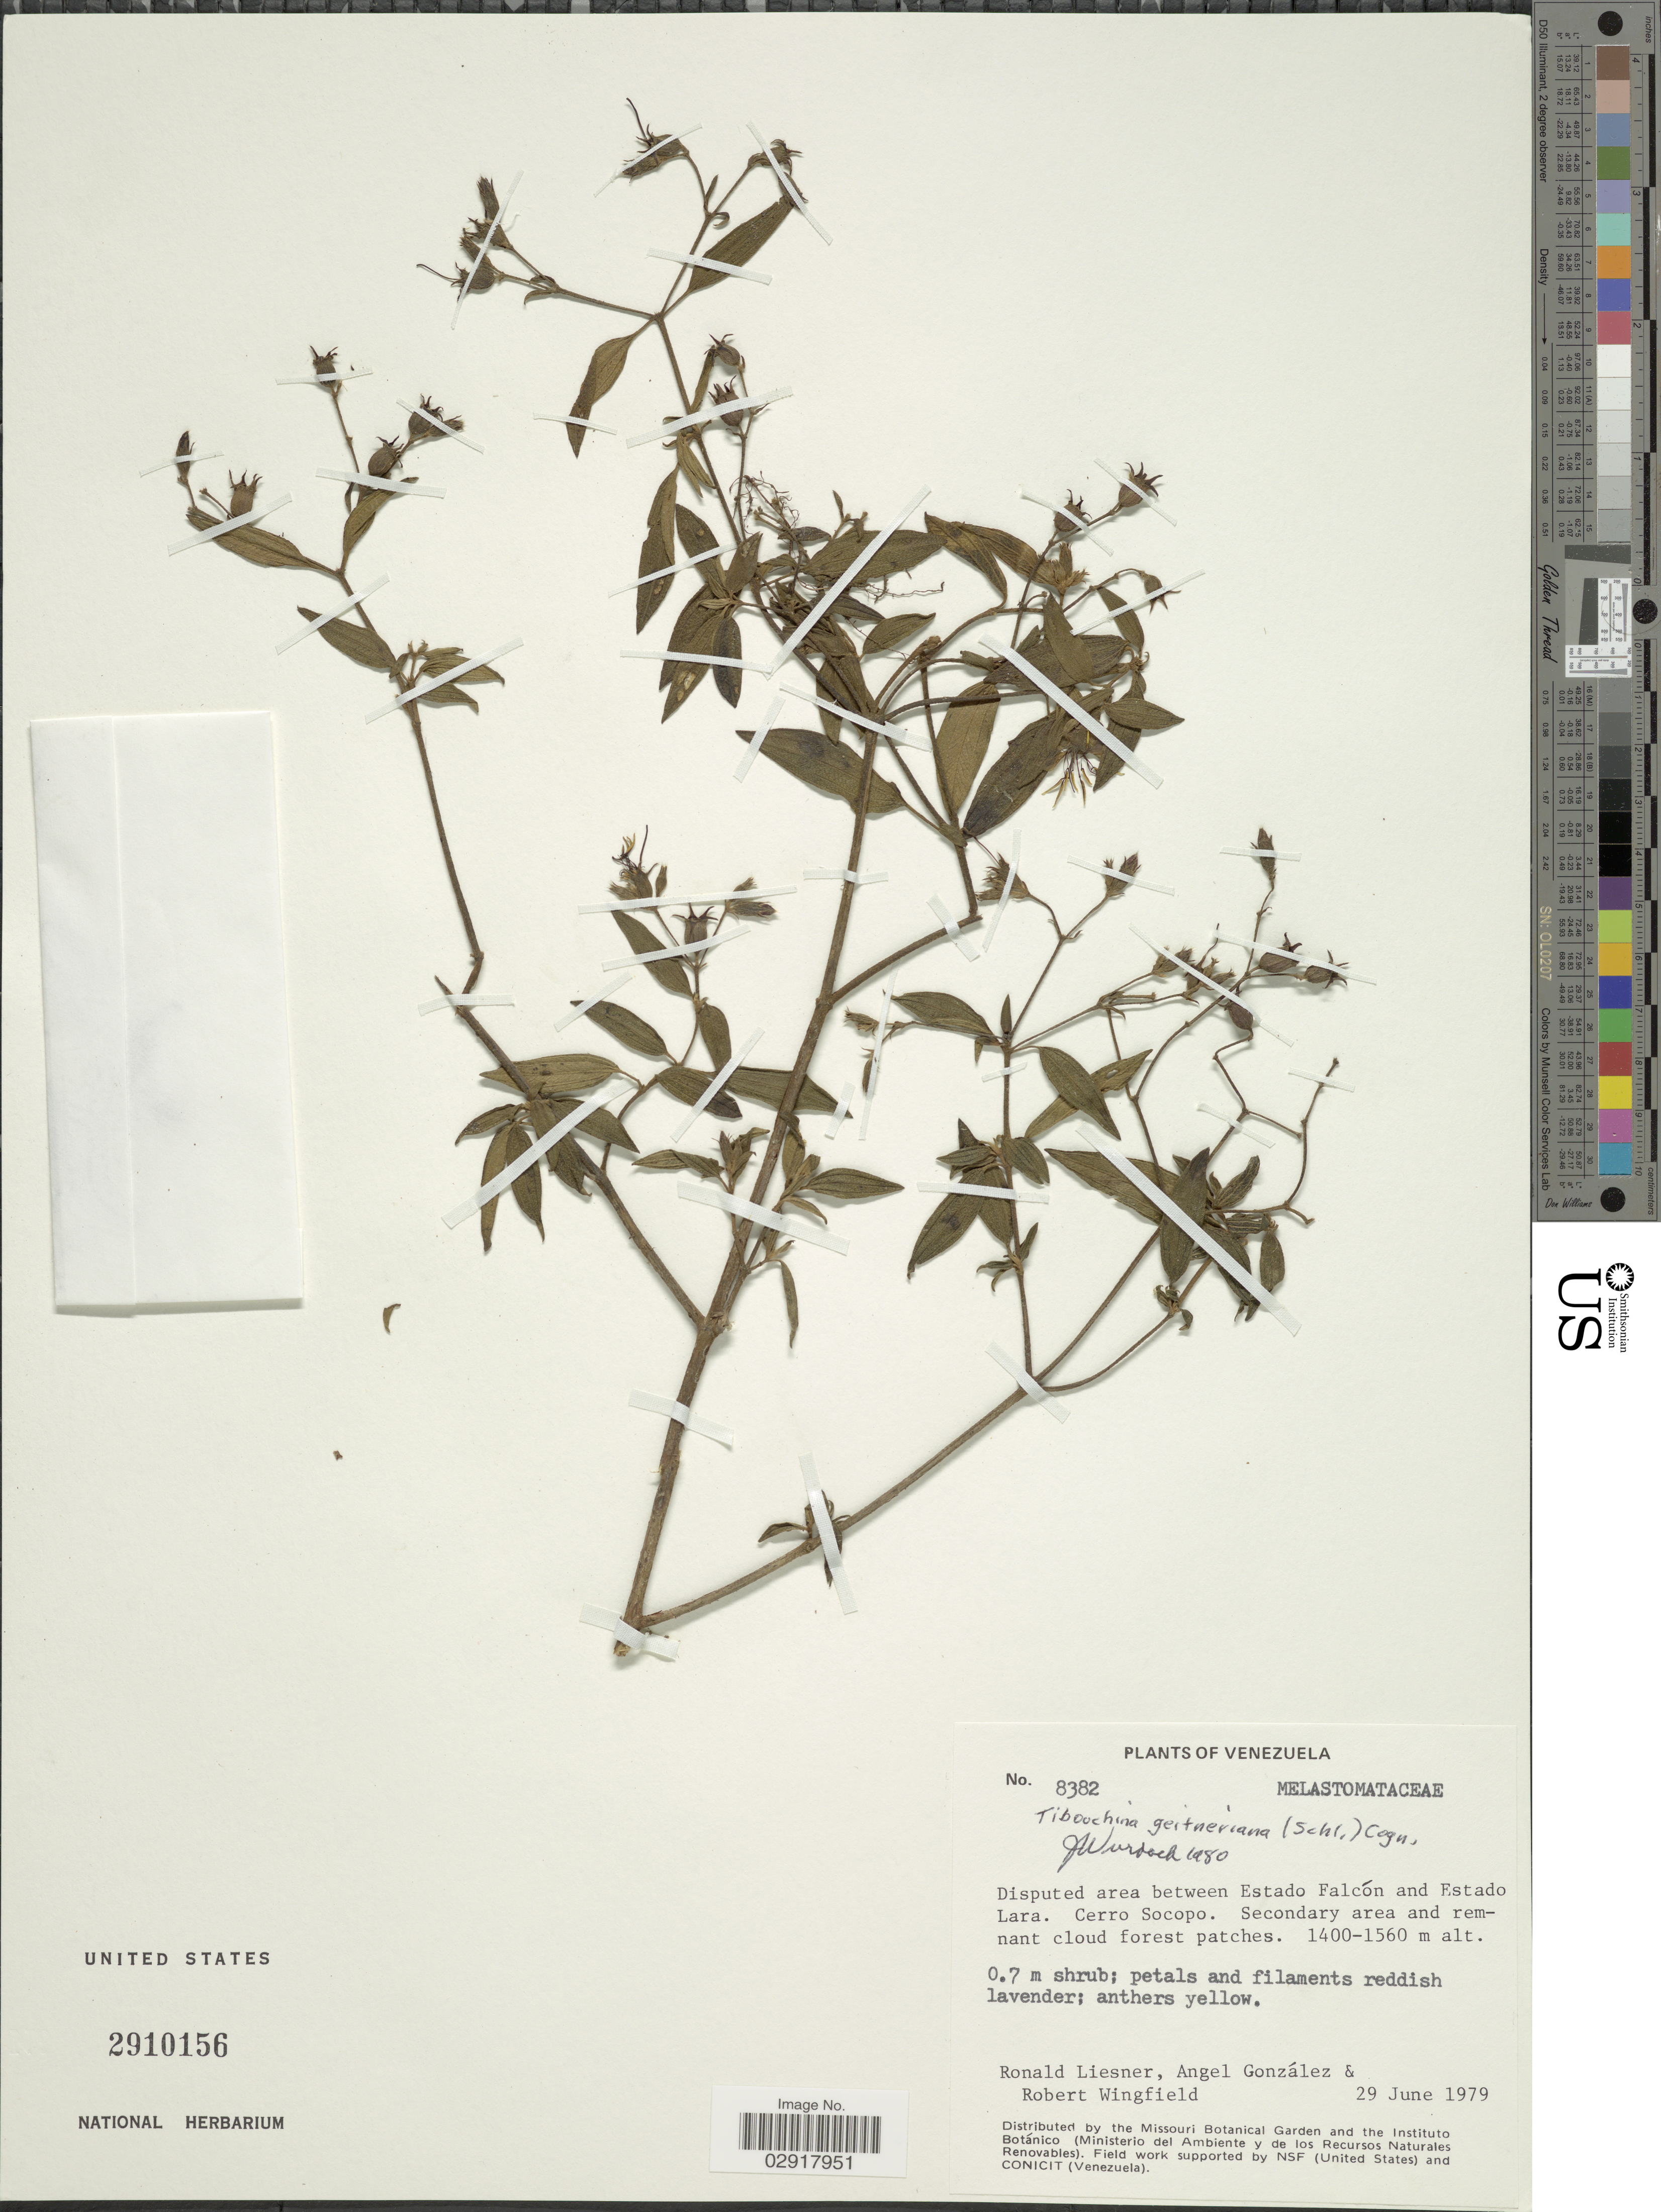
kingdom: Plantae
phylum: Tracheophyta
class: Magnoliopsida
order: Myrtales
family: Melastomataceae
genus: Chaetogastra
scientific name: Chaetogastra geitneriana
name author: Schltdl.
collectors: R. L. Liesner, A. C. González & R. C. Wingfield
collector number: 8382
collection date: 1979-06-29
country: Venezuela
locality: Disputed area between Estado Falcón and Estado Lara. Cerro Socopo.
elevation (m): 1400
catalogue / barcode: US 2910156